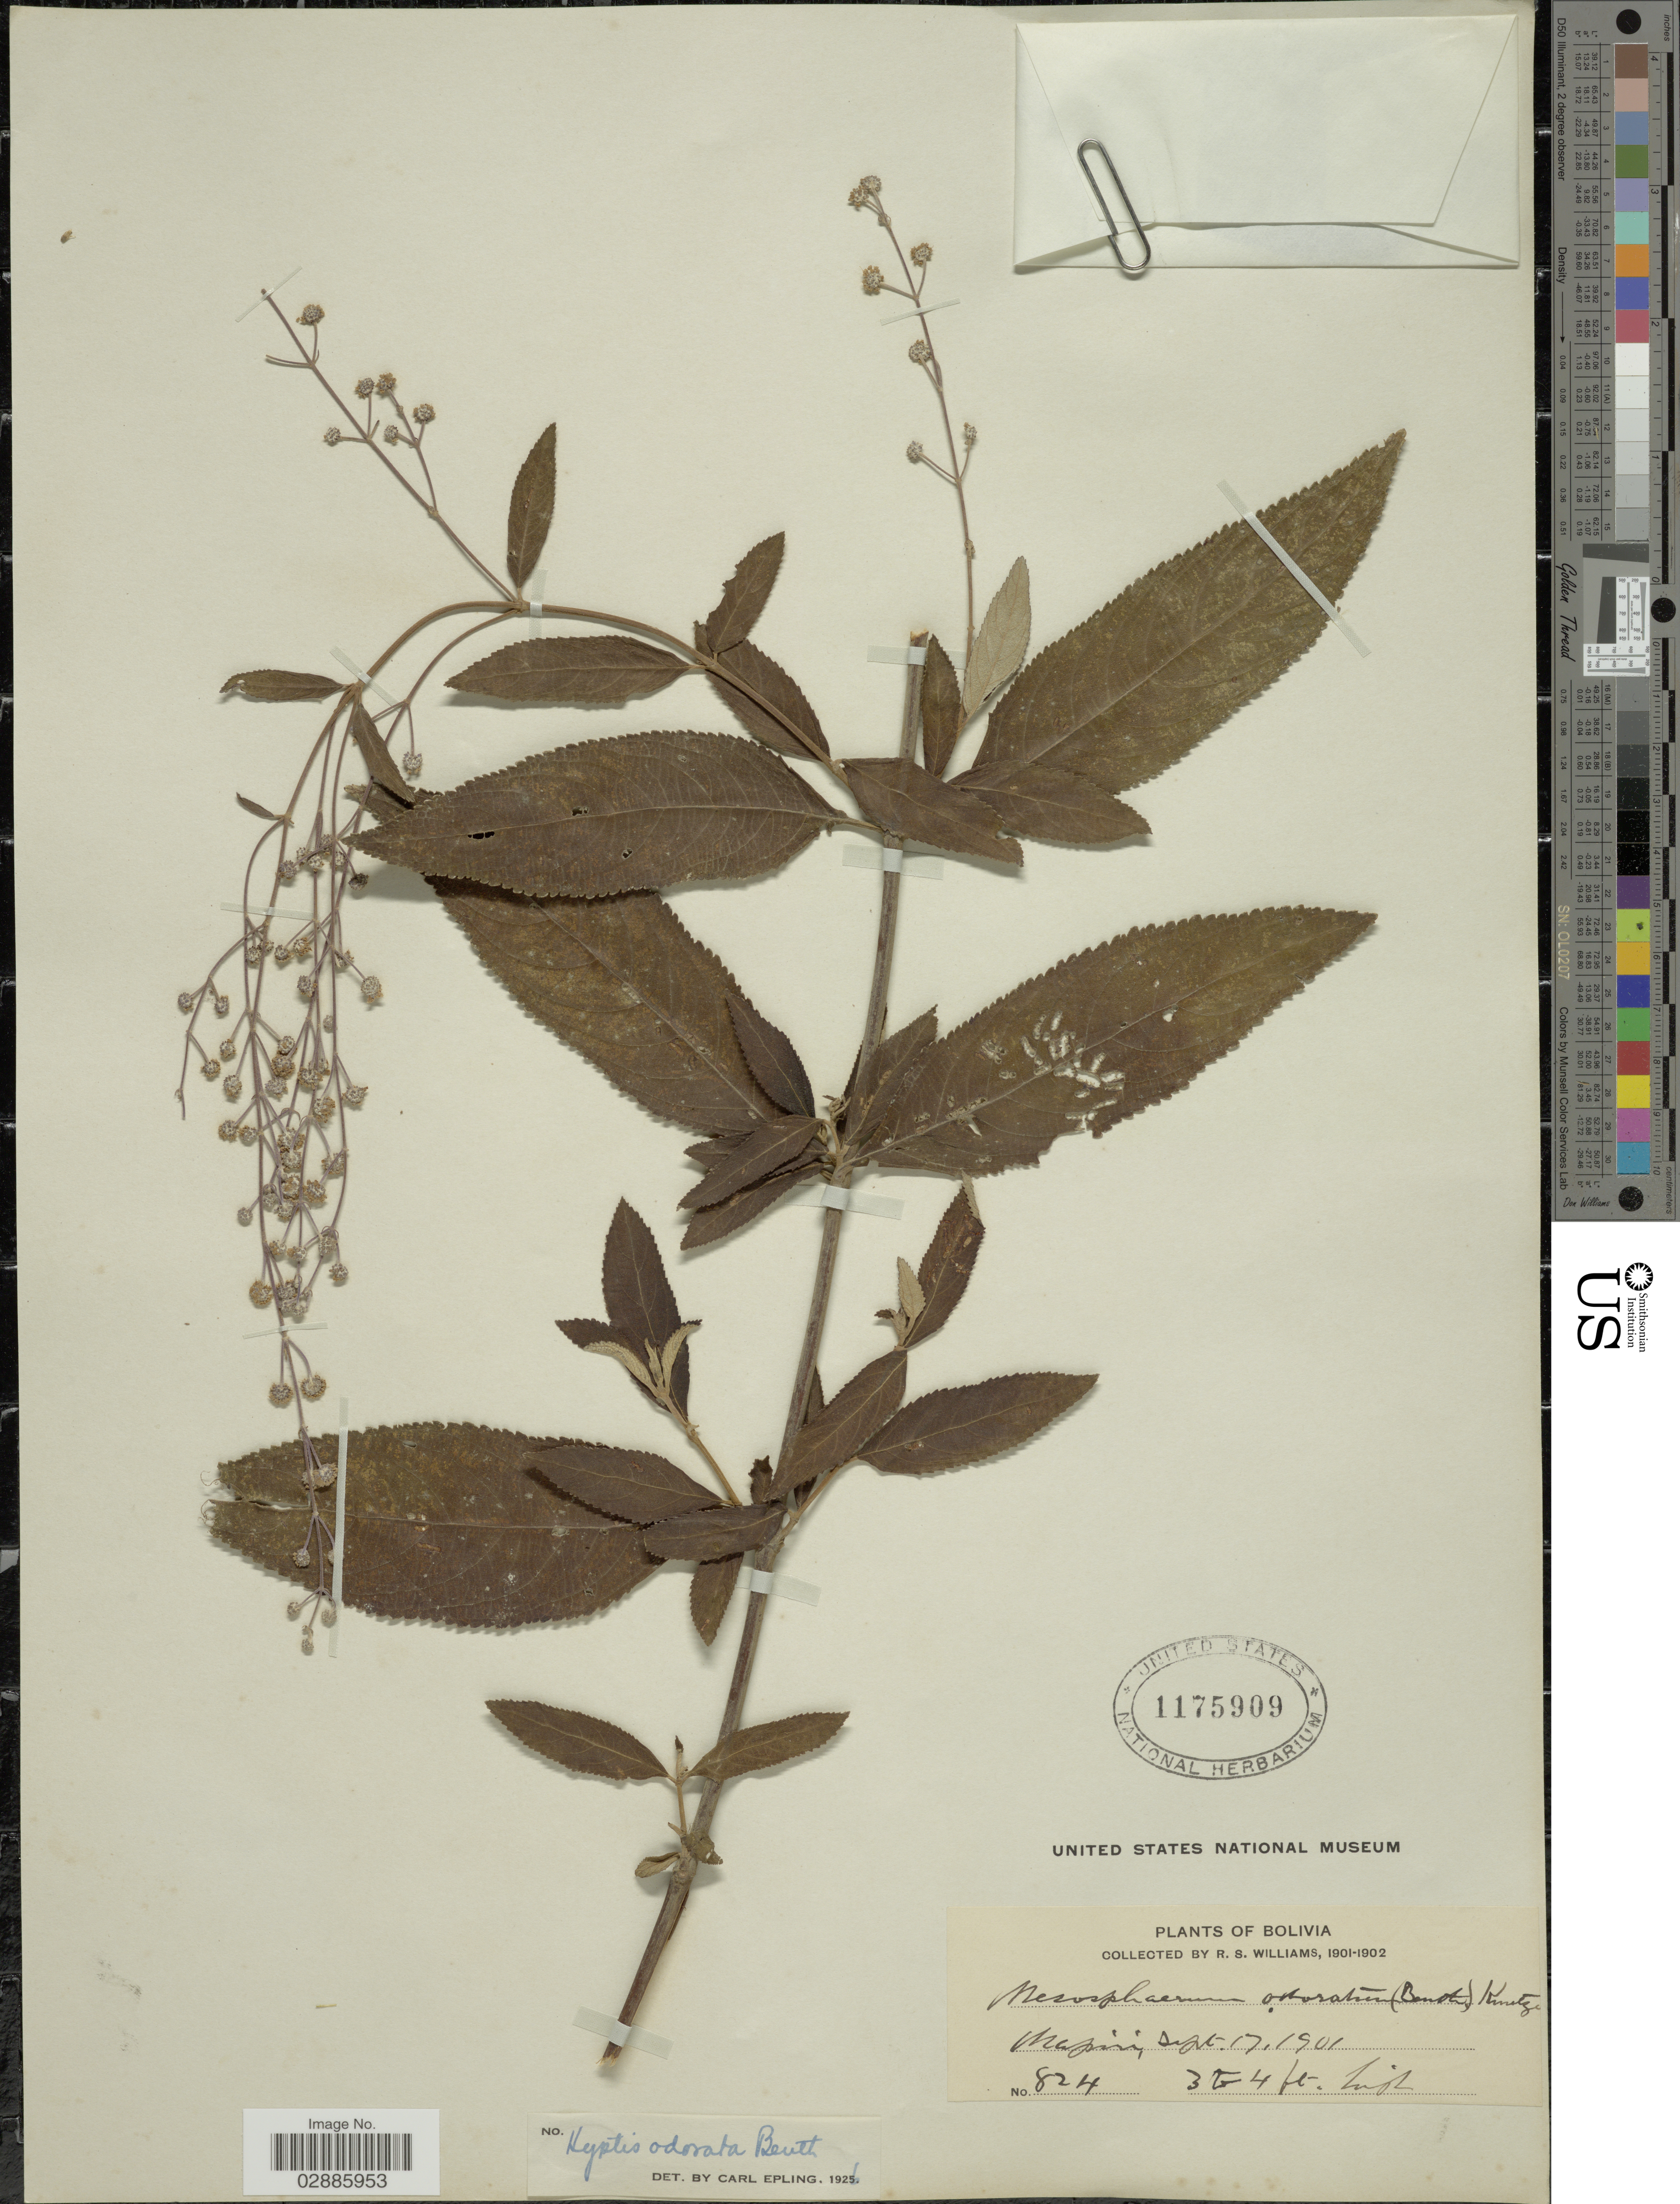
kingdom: Plantae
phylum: Tracheophyta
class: Magnoliopsida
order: Lamiales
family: Lamiaceae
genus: Hyptis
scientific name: Hyptis odorata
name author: Benth.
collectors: R. S. Williams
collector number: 824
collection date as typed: Sep. 17, 1901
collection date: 1901-09-17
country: Bolivia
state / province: La Paz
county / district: Larecaja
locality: Mapiri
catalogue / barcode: US 1175909